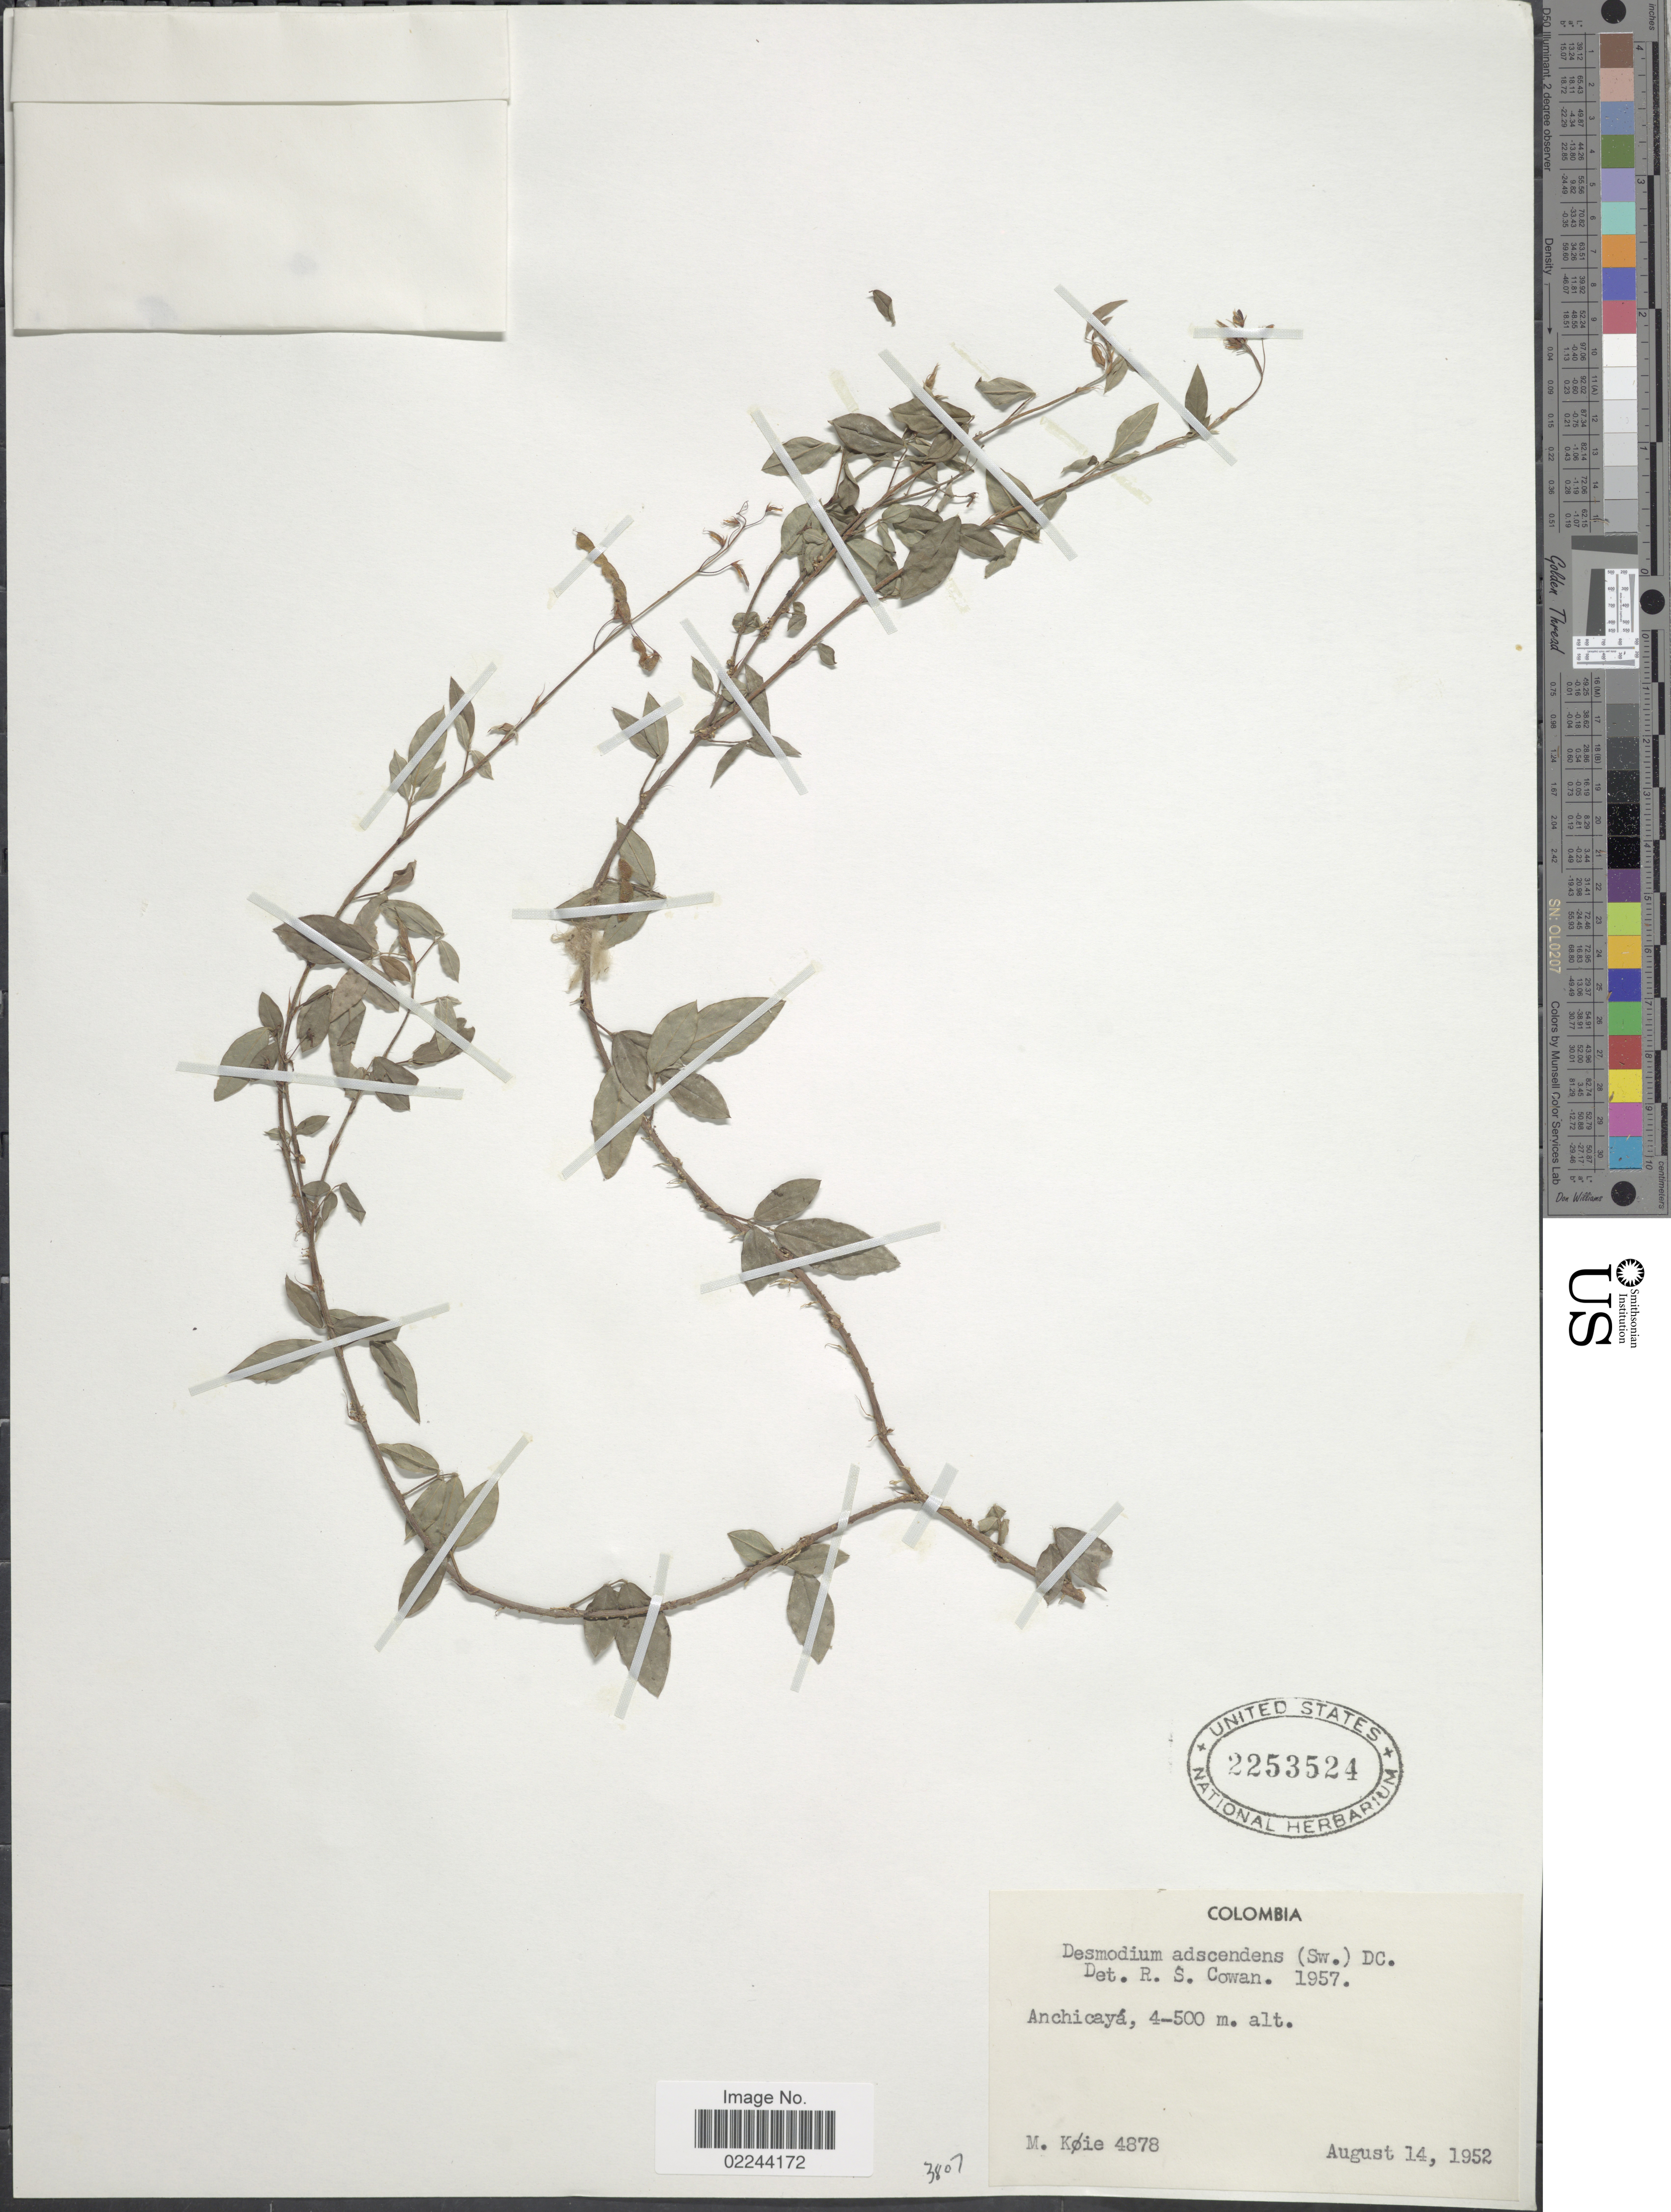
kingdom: Plantae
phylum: Tracheophyta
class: Magnoliopsida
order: Fabales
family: Fabaceae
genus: Grona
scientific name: Grona adscendens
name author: (Sw.) H. Ohashi & K. Ohashi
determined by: Strong, Mark T., (BOT), Smithsonian Institution - National Museum of Natural History (UNITED STATES)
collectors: M. Köie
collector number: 4878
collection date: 1952-08-14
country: Colombia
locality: Anchicayá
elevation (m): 400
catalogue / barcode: US 2253524